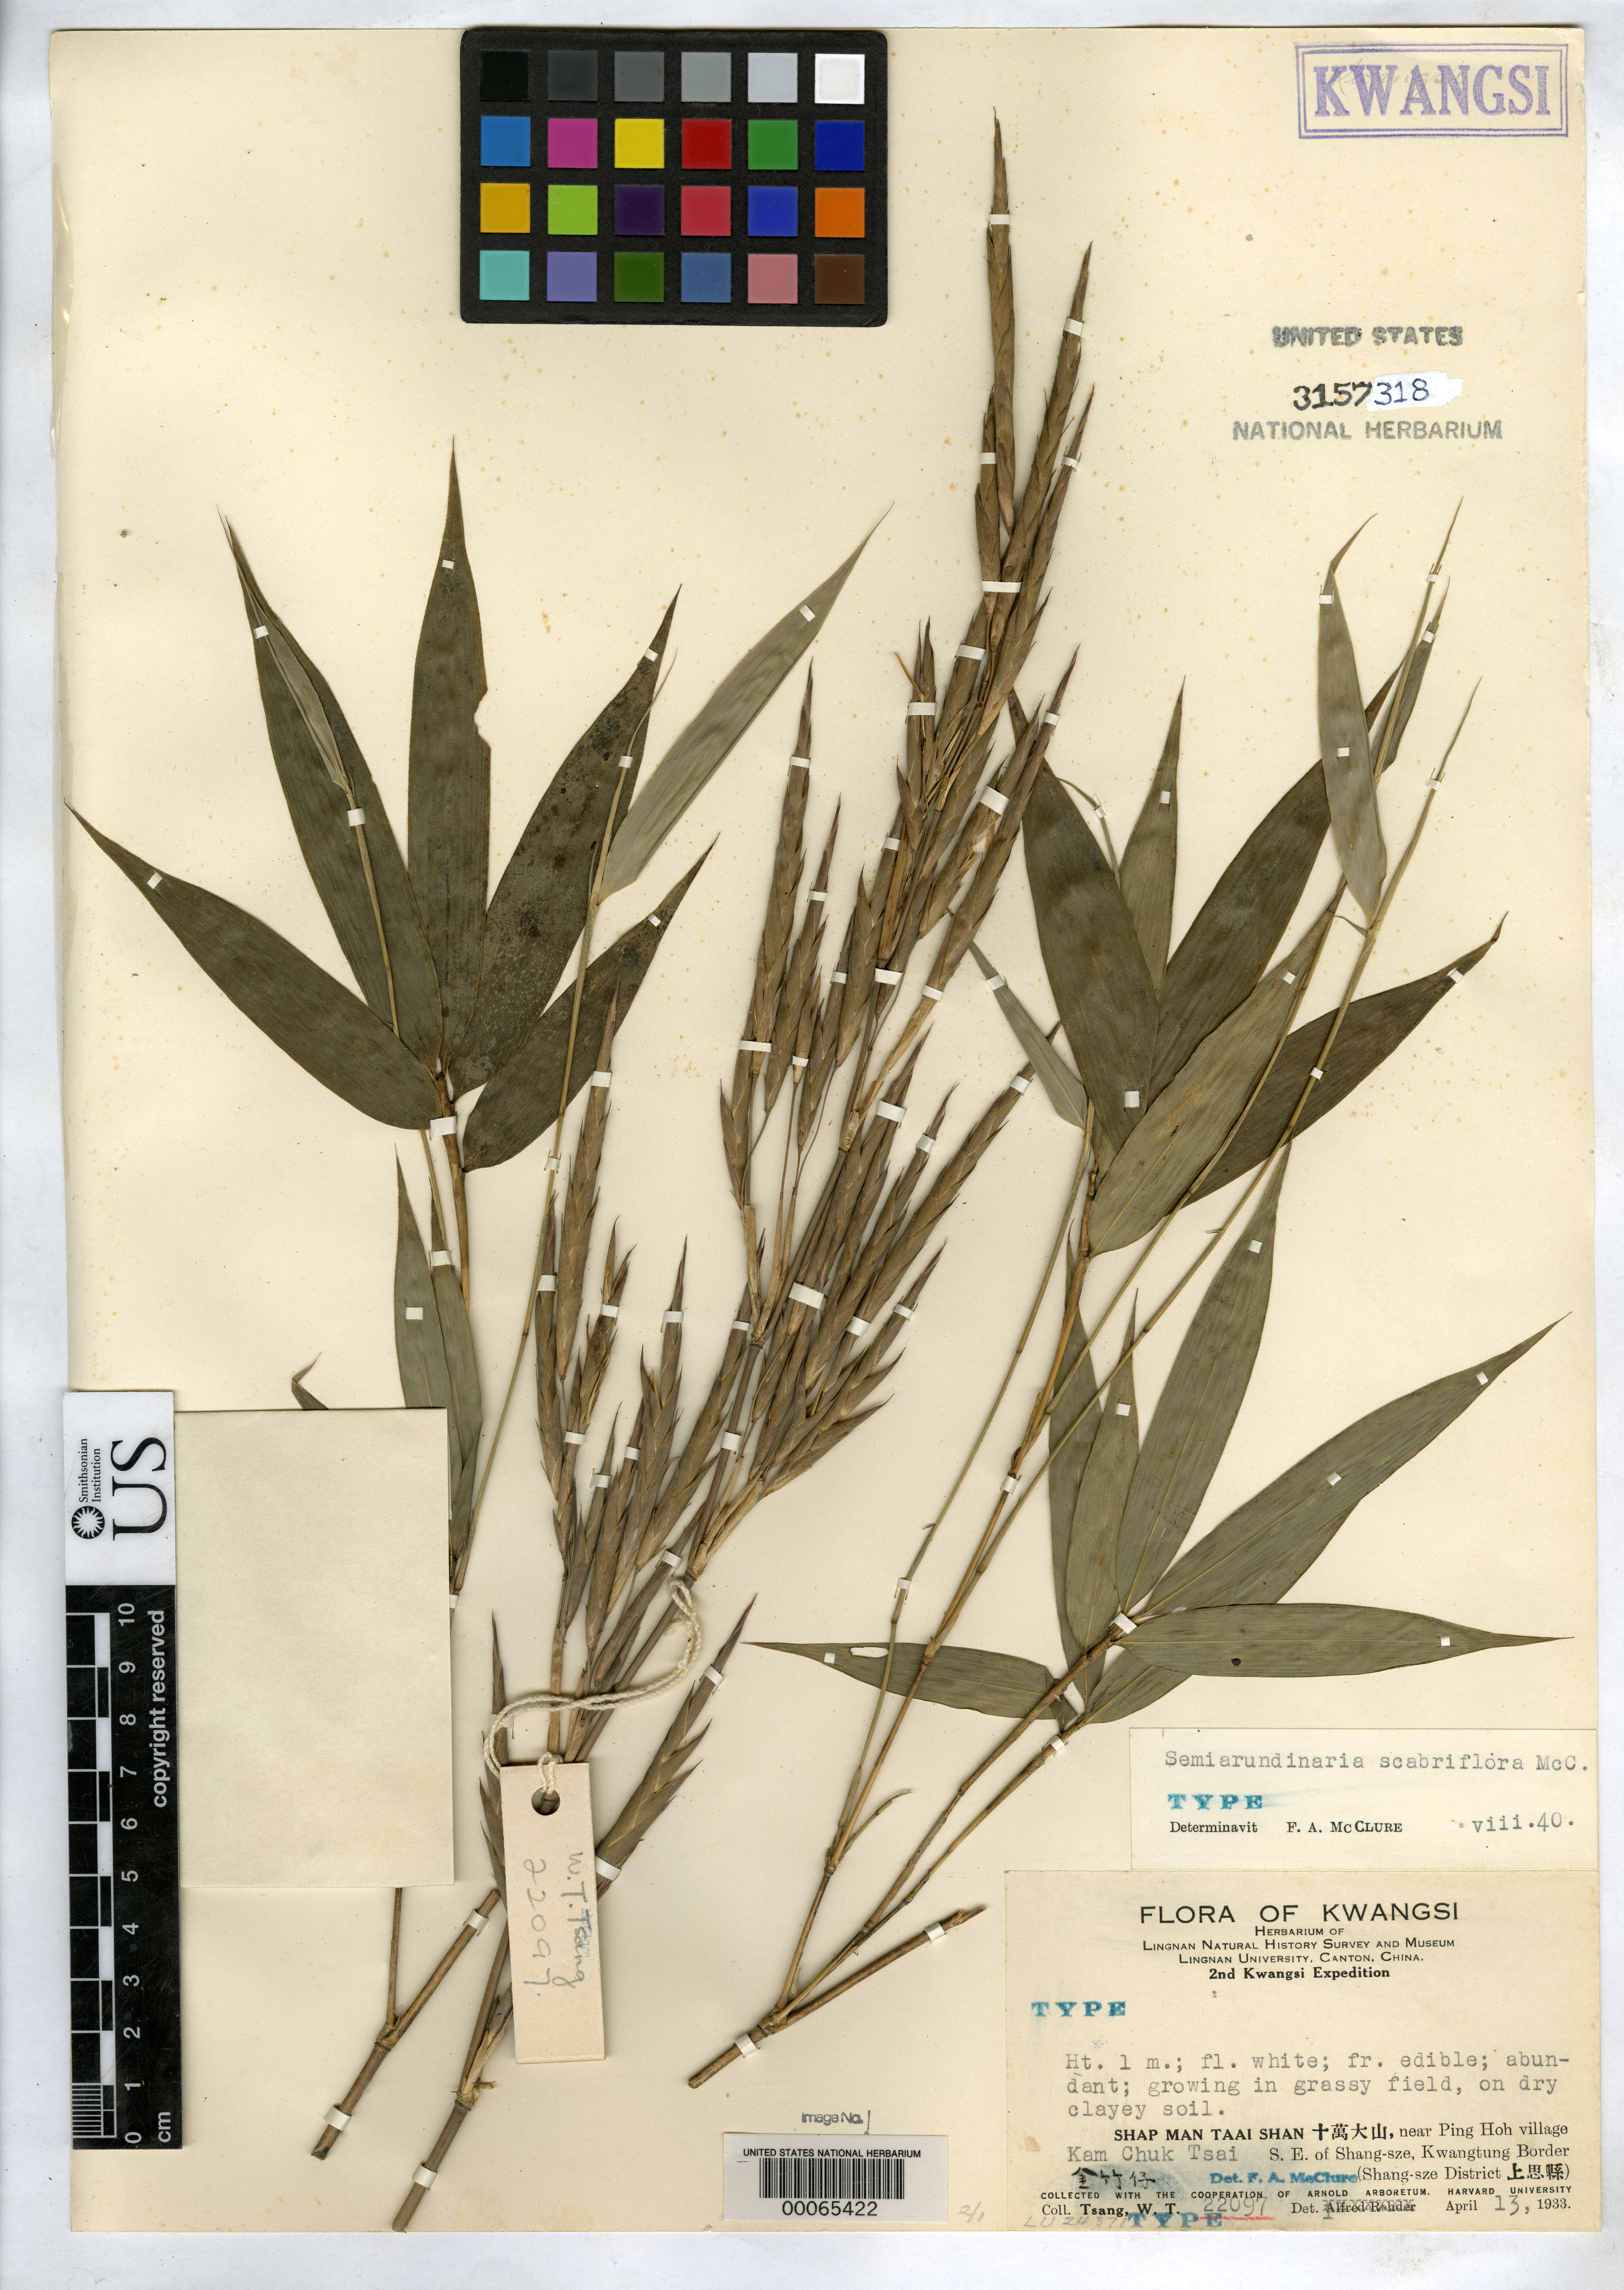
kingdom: Plantae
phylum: Tracheophyta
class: Liliopsida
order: Poales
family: Poaceae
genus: Semiarundinaria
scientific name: Semiarundinaria scabriflora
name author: McClure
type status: Isotype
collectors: W. T. Tsang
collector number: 22097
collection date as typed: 13 Apr 1933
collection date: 1933-04-13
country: China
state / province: Guangxi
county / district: Shang-sze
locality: Shap Man Taai Shan near Ping Hoh village.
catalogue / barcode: US 3157318